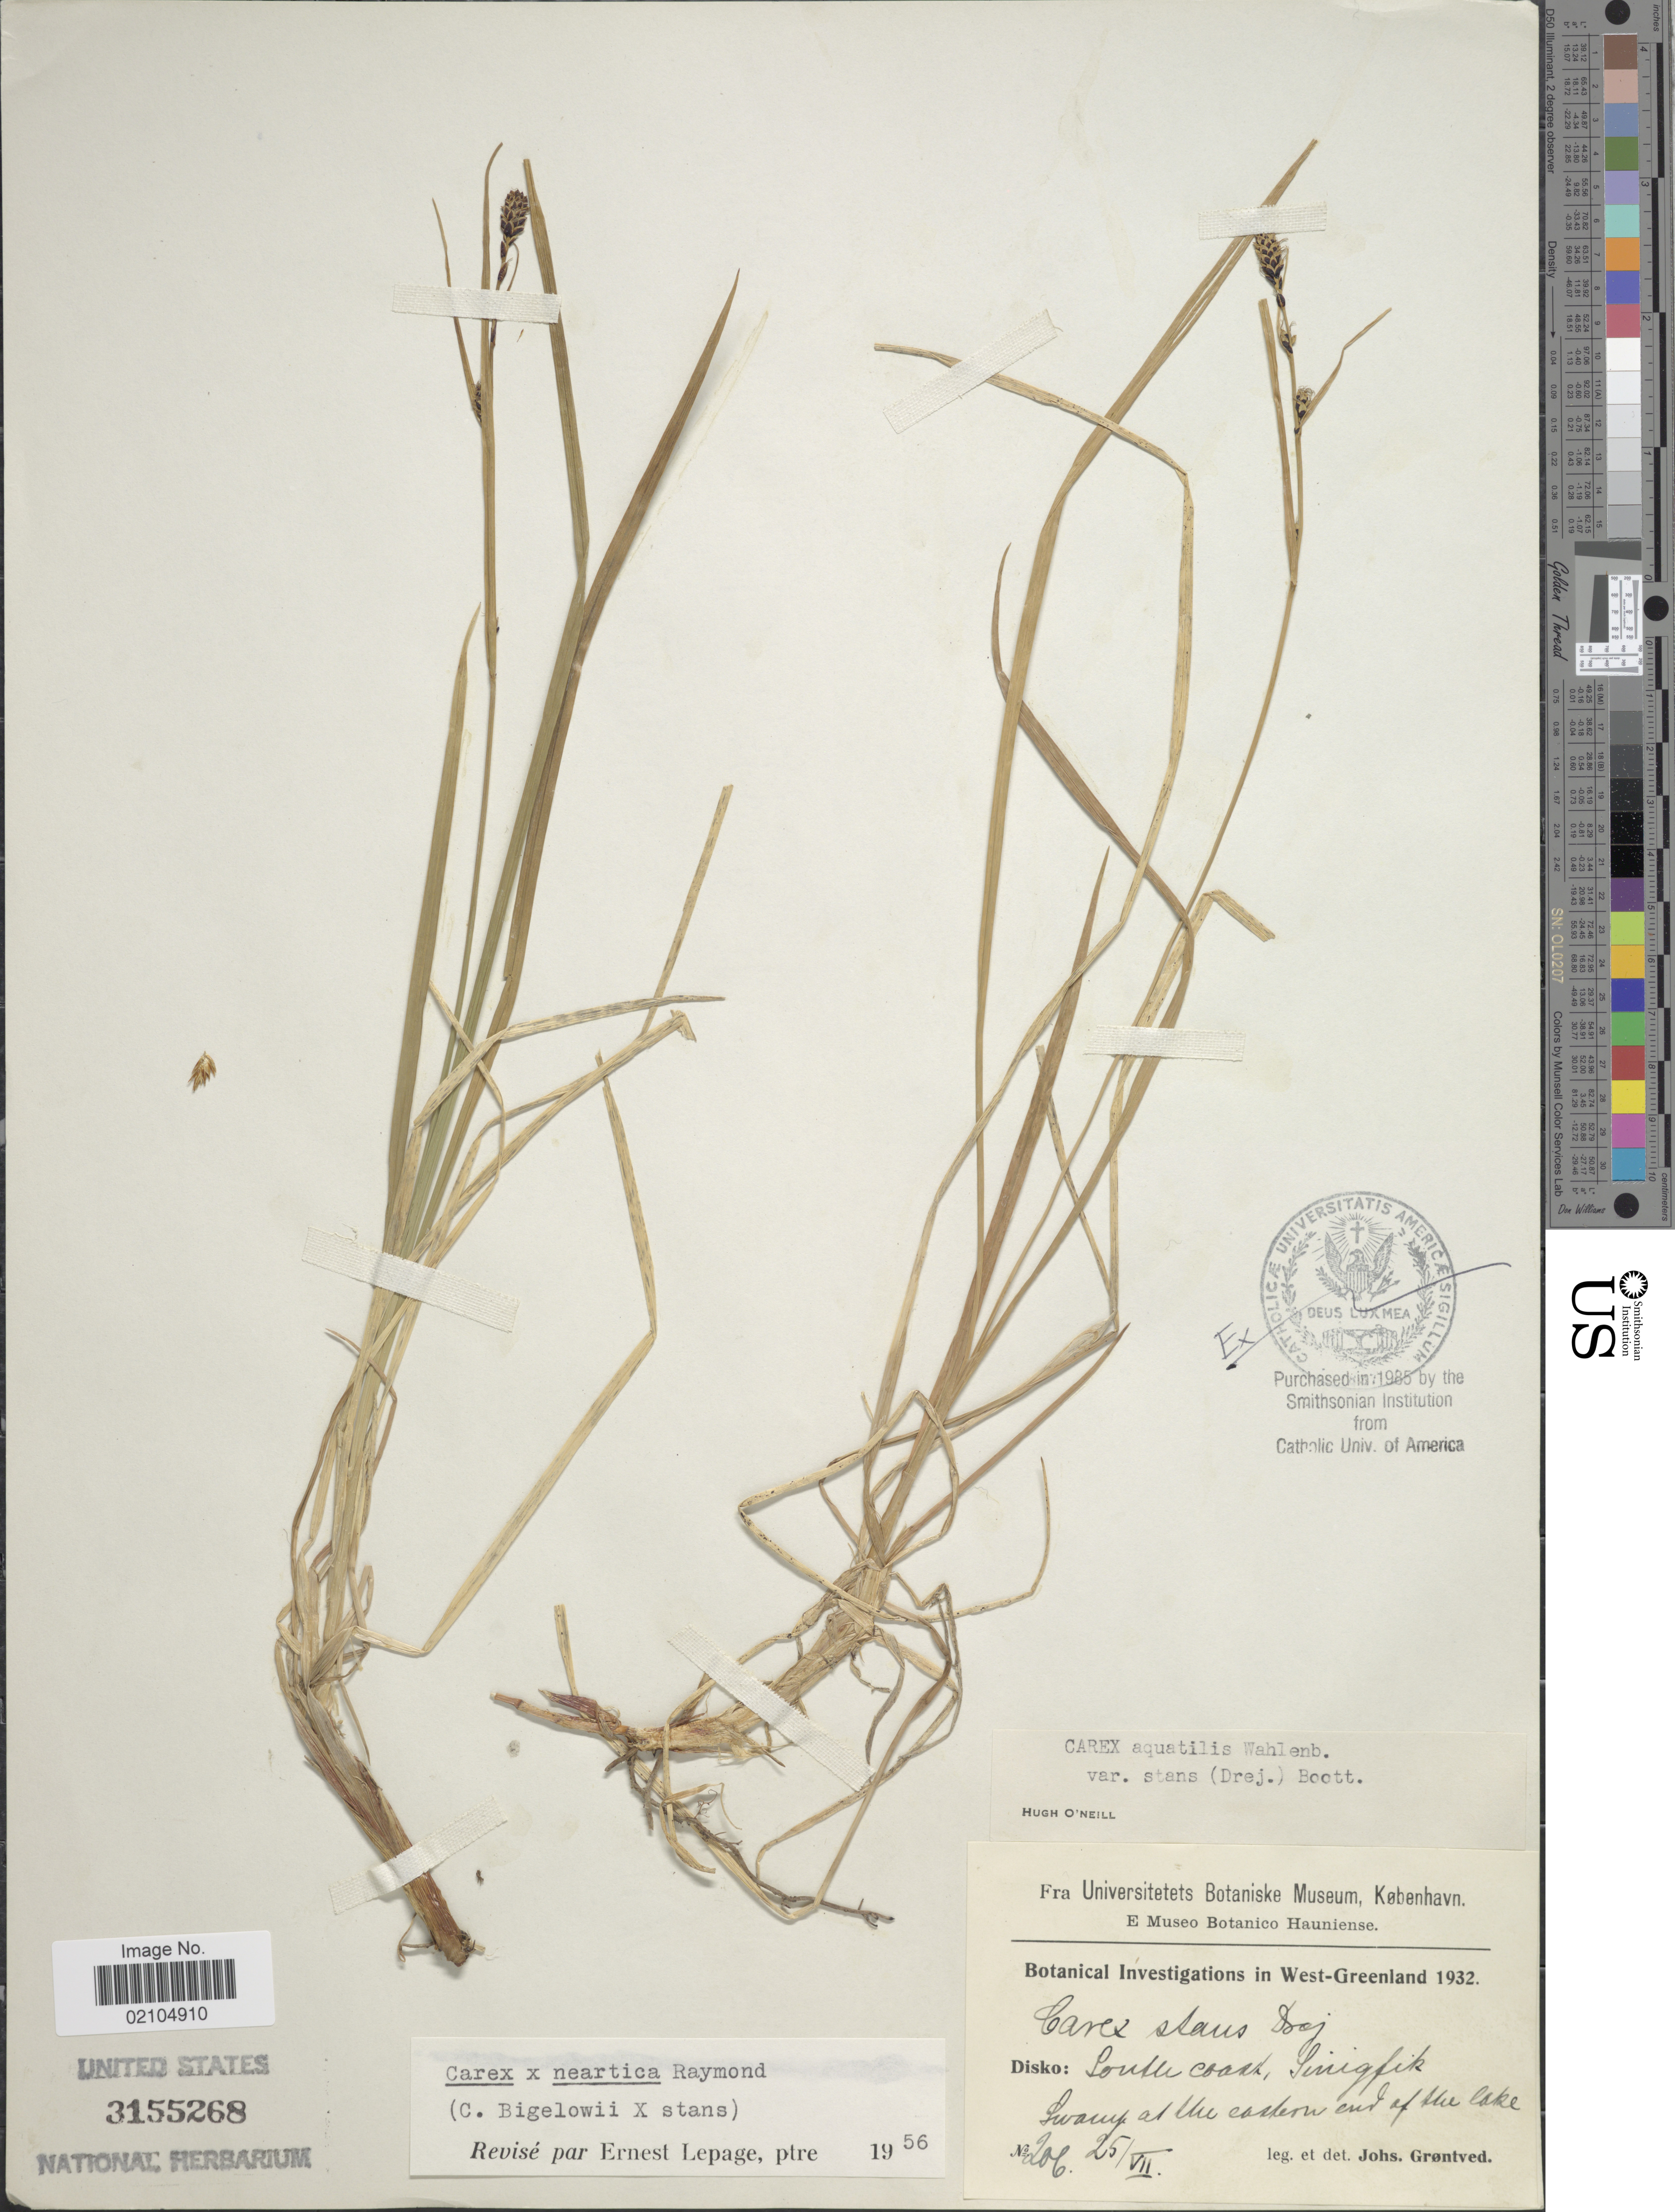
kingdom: Plantae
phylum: Tracheophyta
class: Liliopsida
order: Poales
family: Cyperaceae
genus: Carex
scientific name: Carex bigelowii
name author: Torr. ex Schwein.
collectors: J. Grøntved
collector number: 206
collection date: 1932-07-25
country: Greenland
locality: West-Greenland, Disko: Southe coast, Sinigfik Swamp at the eastern end of the lake.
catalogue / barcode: US 3155268